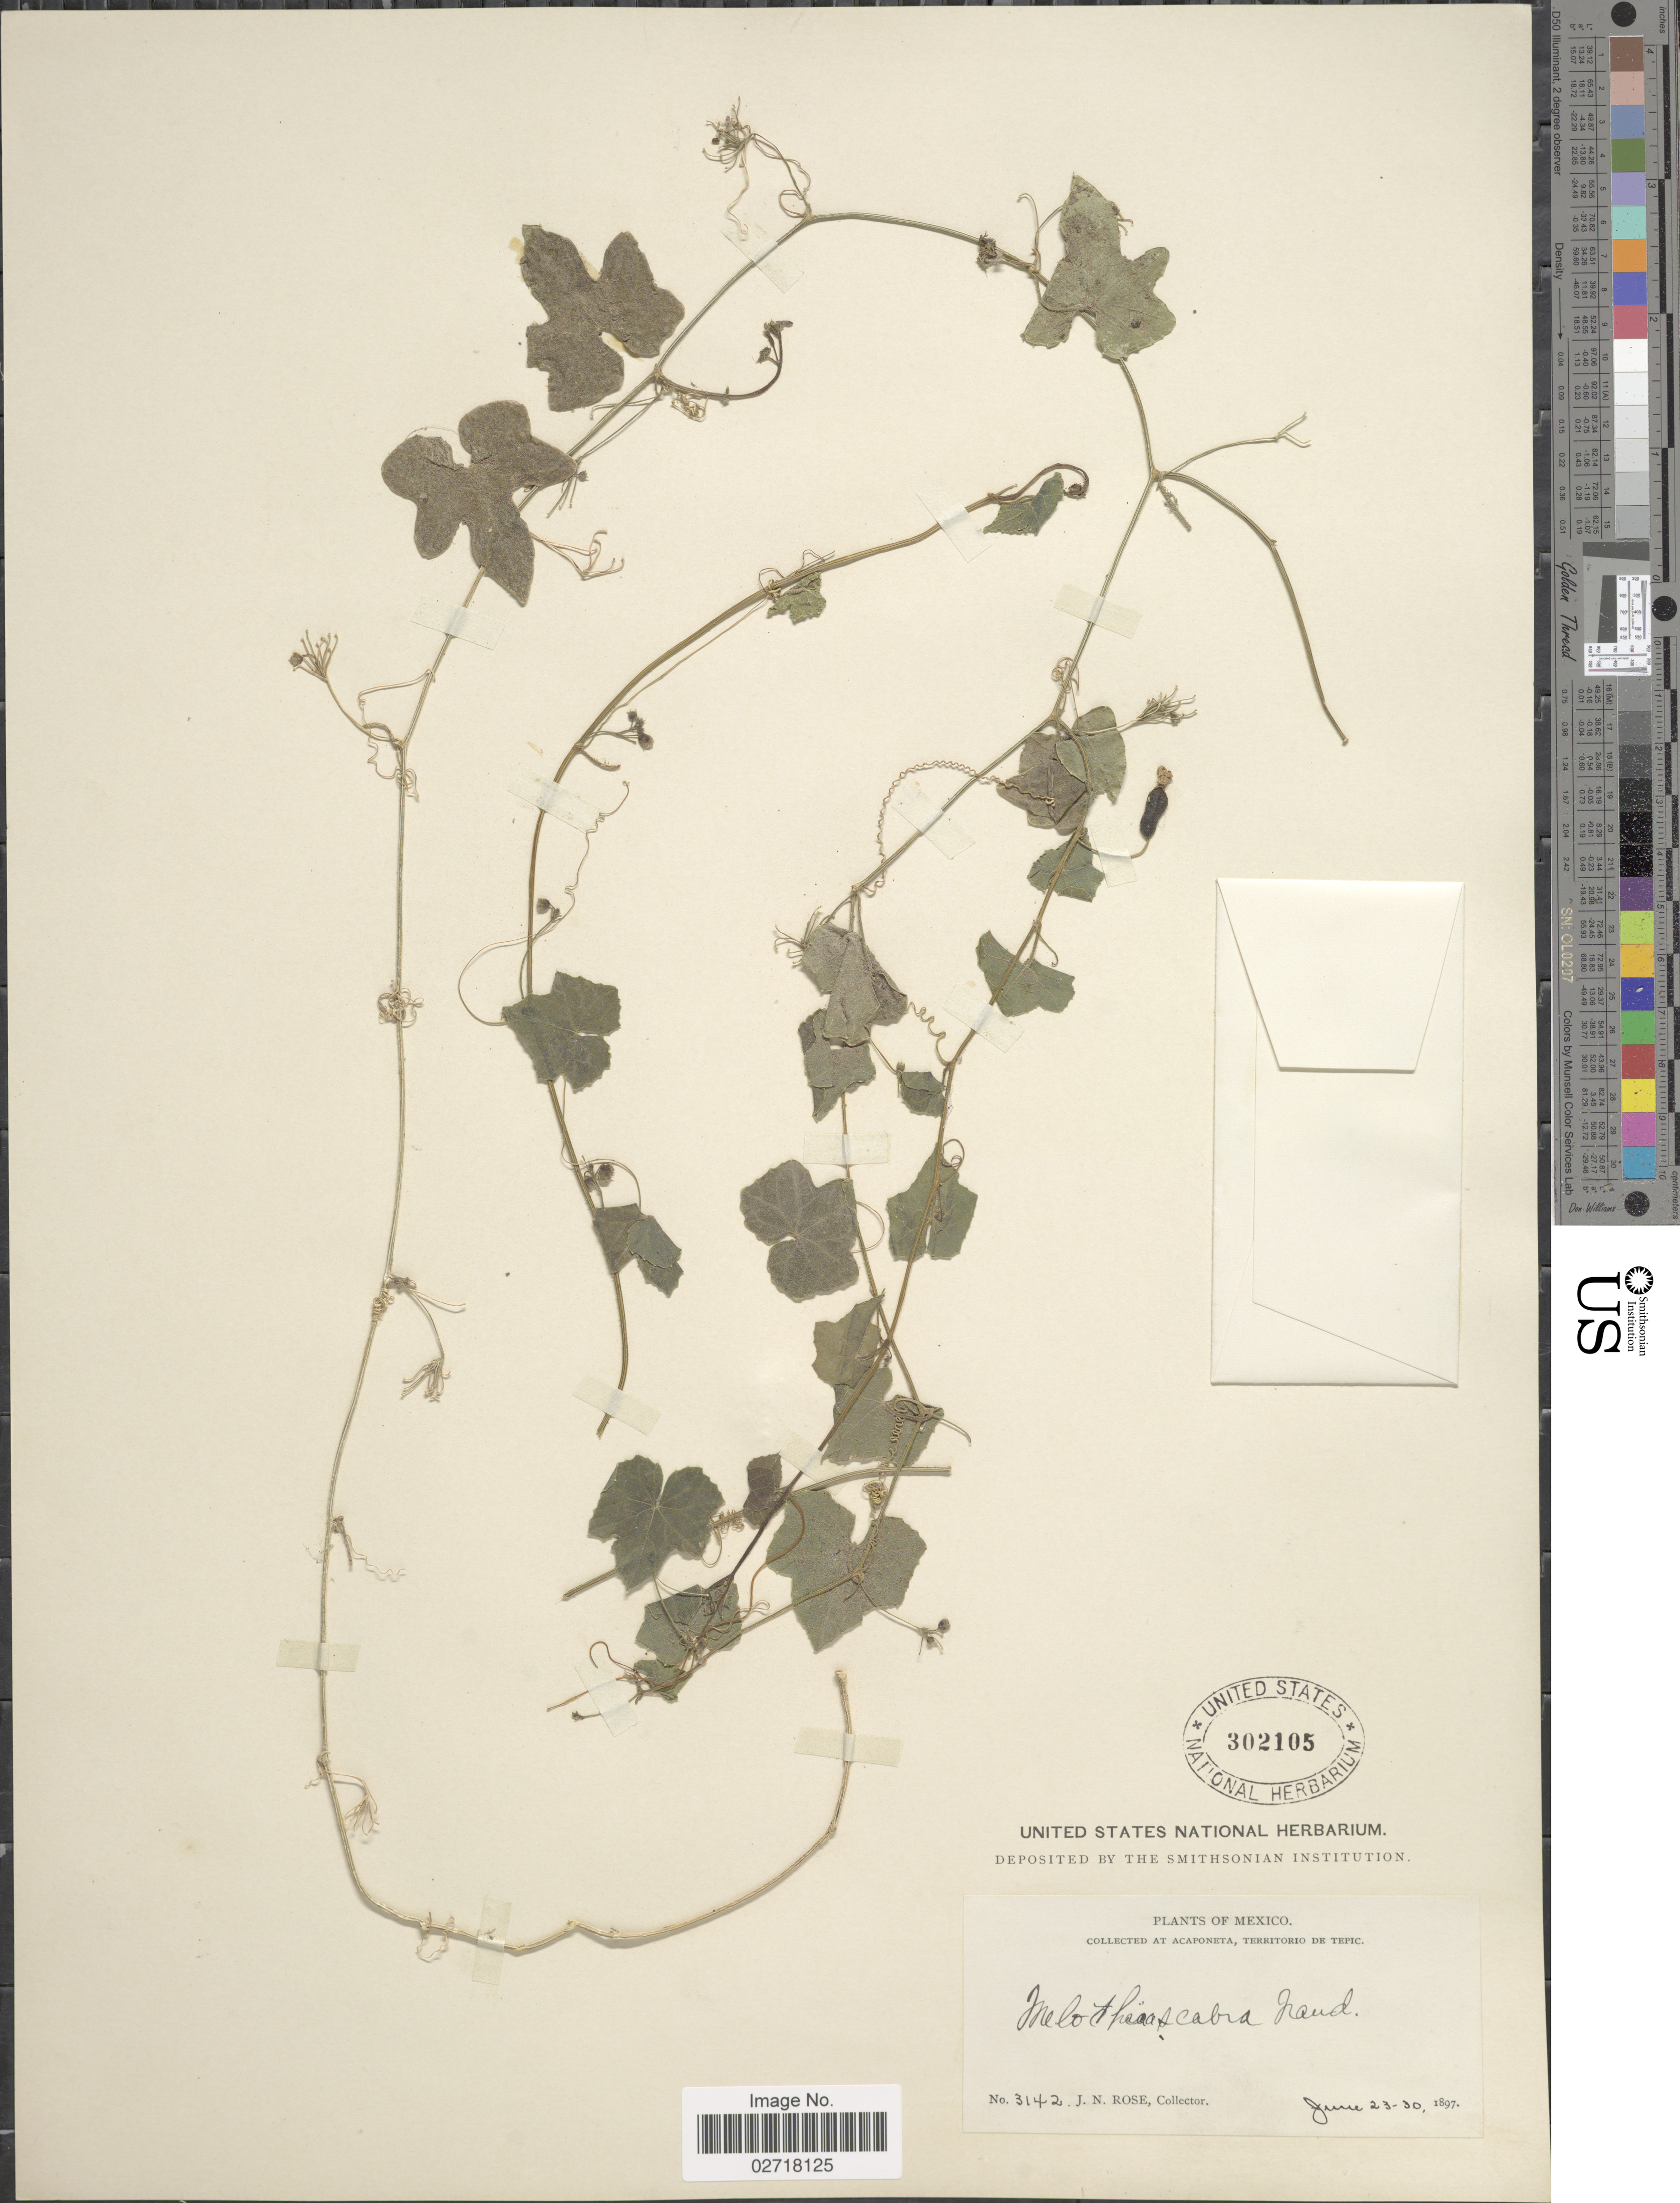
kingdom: Plantae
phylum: Tracheophyta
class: Magnoliopsida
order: Cucurbitales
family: Cucurbitaceae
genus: Melothria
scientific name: Melothria scabra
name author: Naudin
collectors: J. N. Rose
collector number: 3142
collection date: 1897-06-23/1897-06-30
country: Mexico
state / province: Nayarit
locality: At Acaponeta, Territorio de Tepic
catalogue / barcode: US 302105